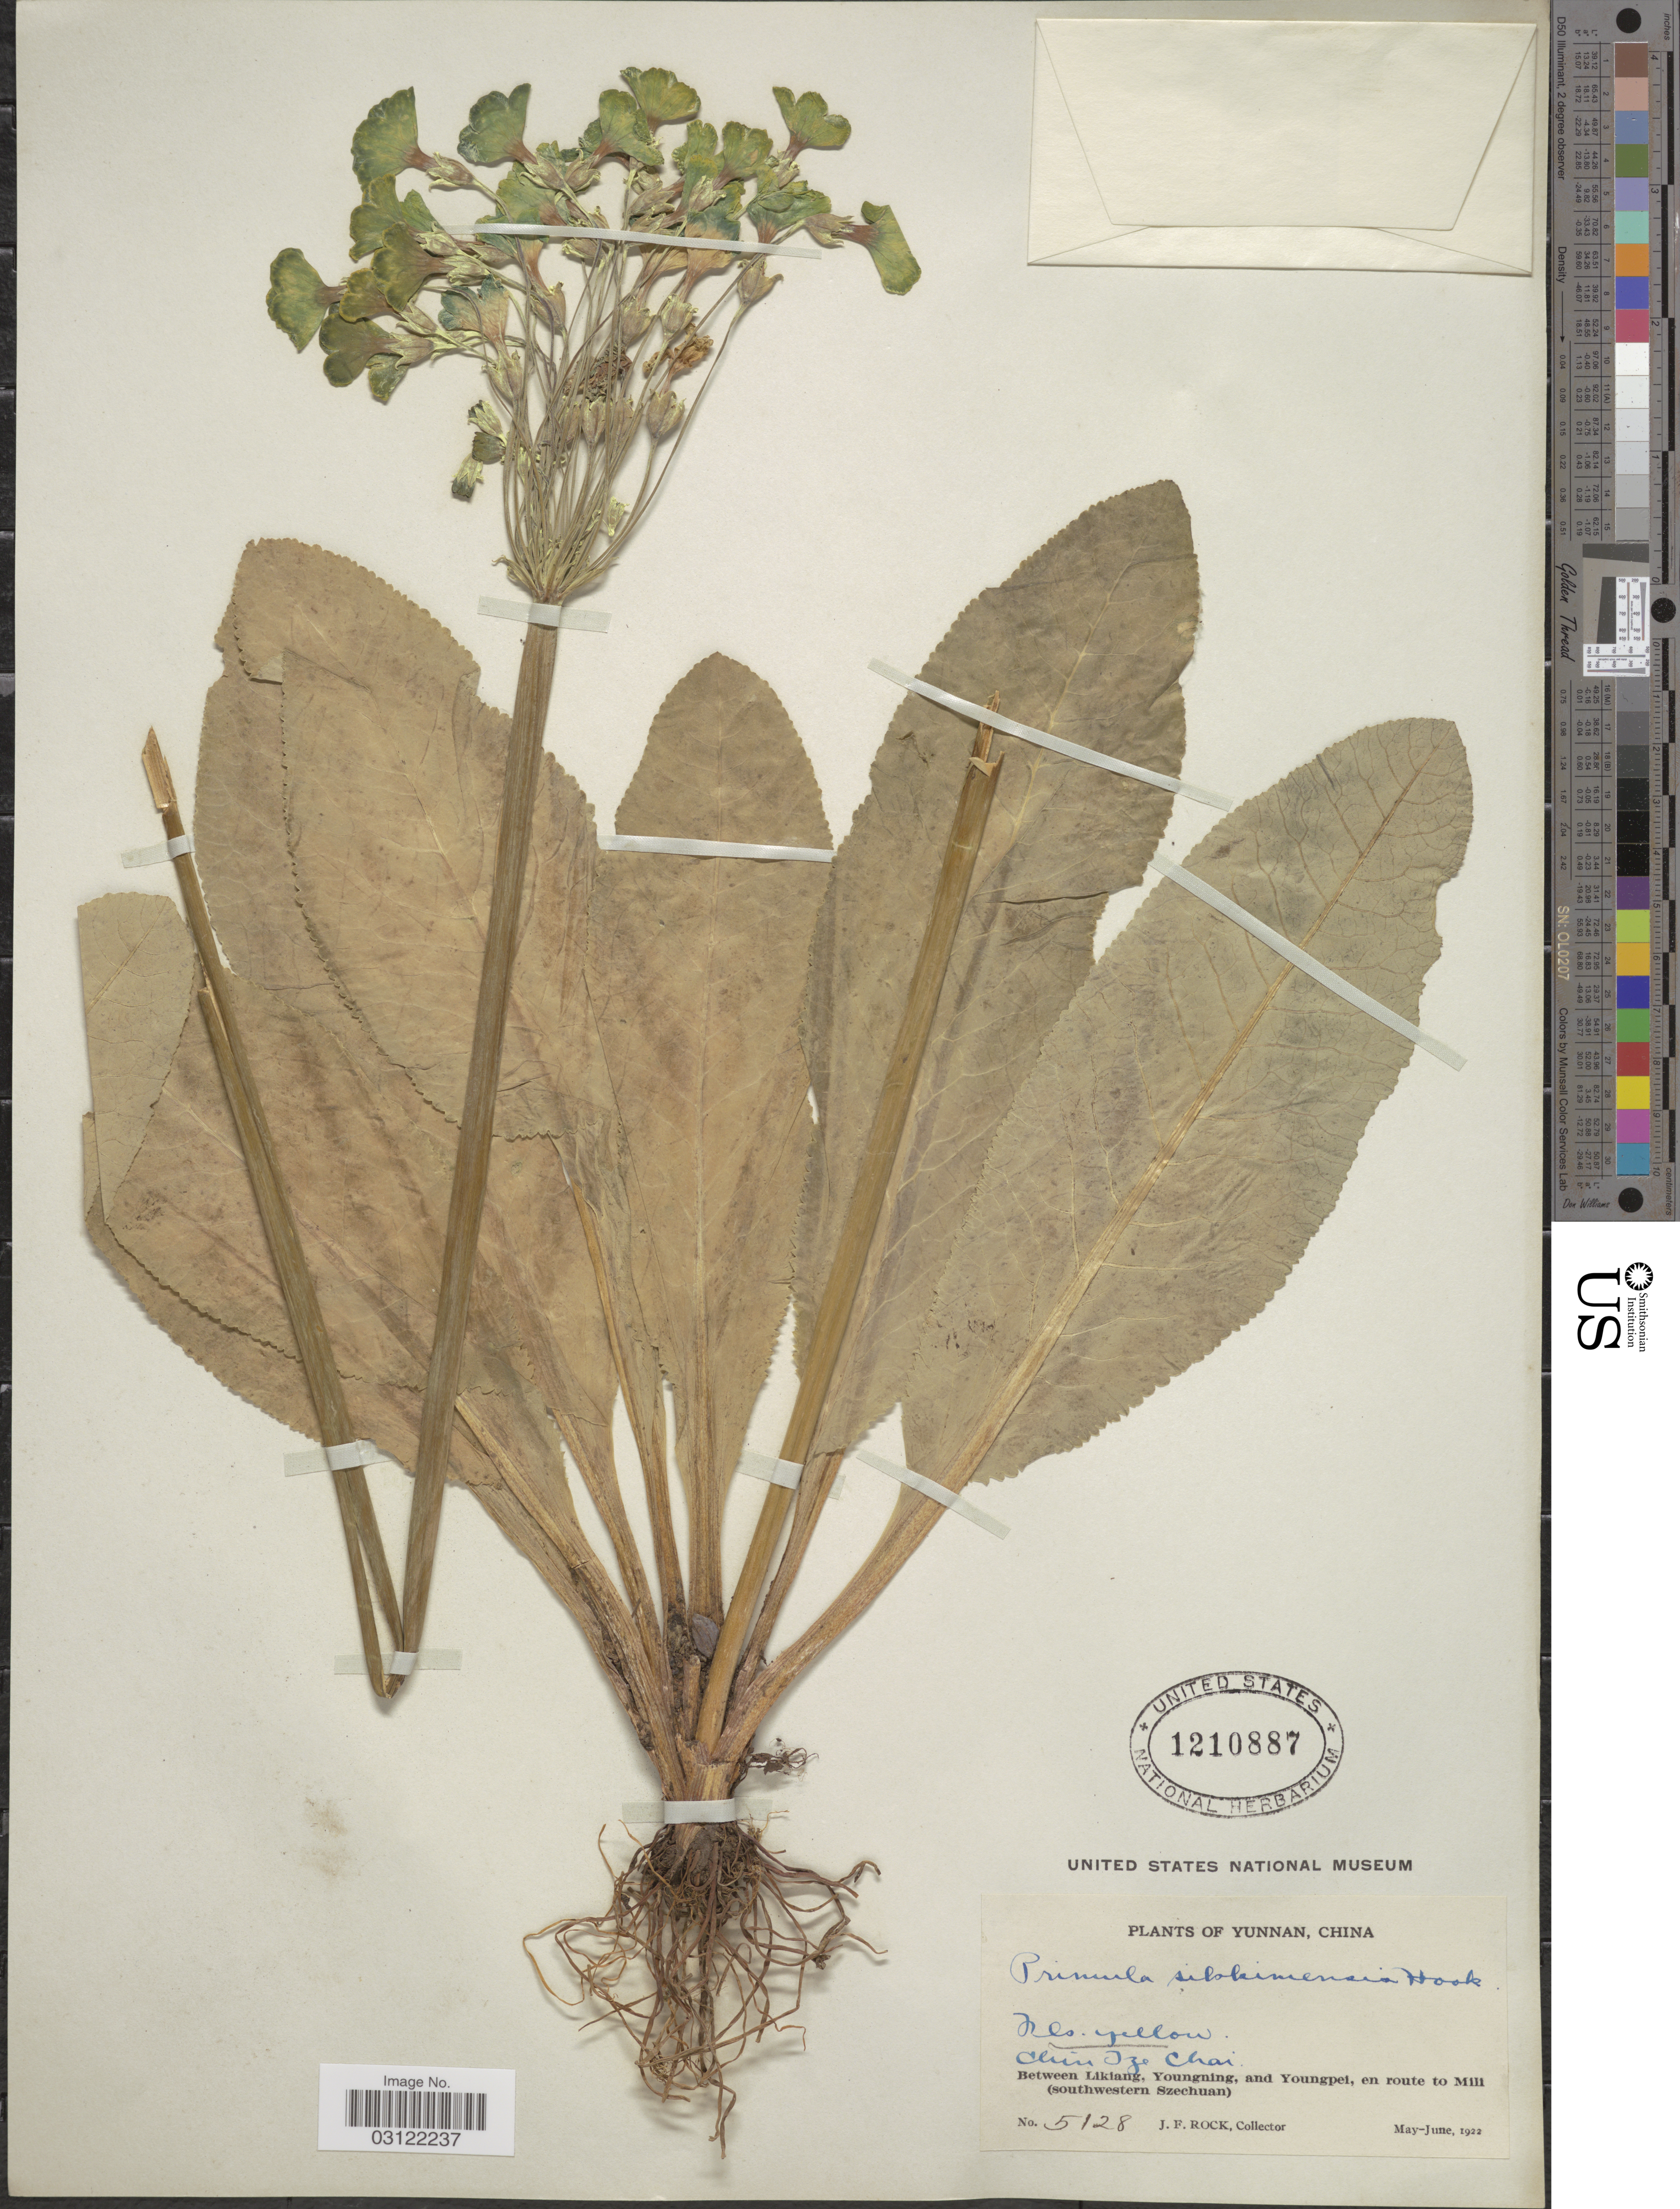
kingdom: Plantae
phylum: Tracheophyta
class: Magnoliopsida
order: Ericales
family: Primulaceae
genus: Primula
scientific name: Primula sikkimensis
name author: Hook.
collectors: J. Rock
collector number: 5128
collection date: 1922-05/1922-06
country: China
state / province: Yunnan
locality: Chin Tze Chai. Between Likiang, Youngning, and Youngpei, en route to Mili (southwestern Szechuan).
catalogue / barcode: US 1210887